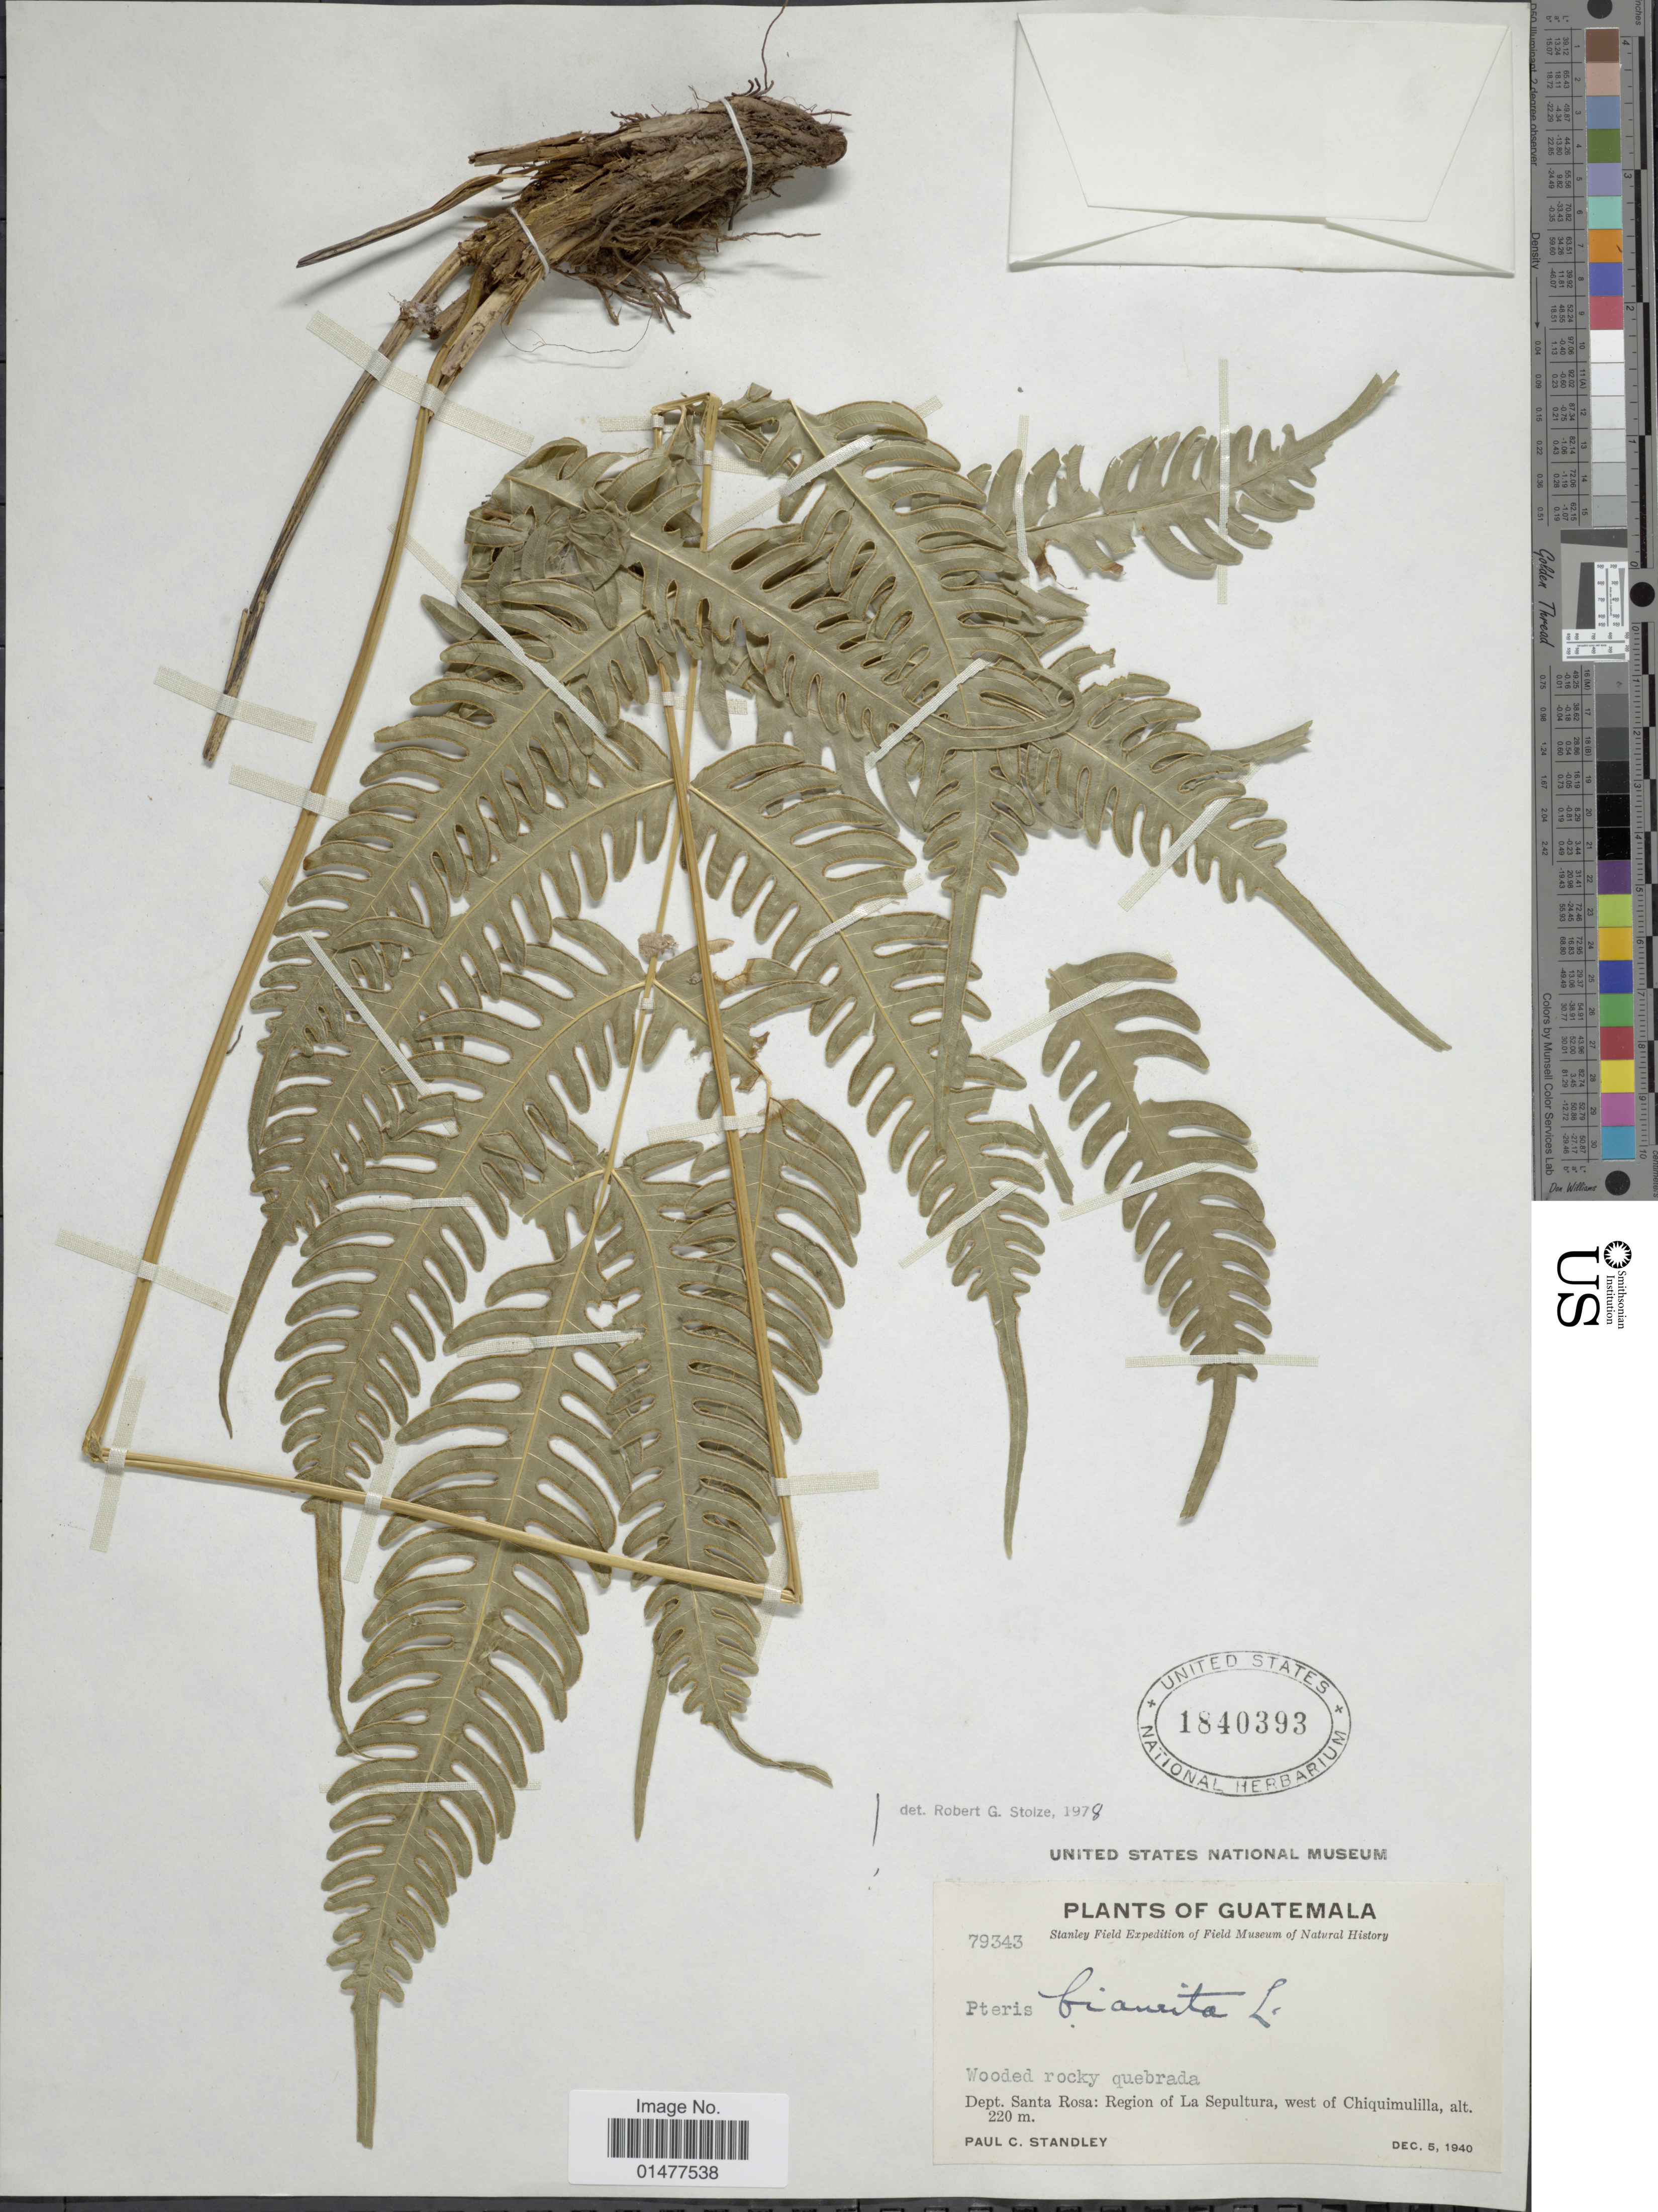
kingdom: Plantae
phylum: Tracheophyta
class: Polypodiopsida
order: Polypodiales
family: Pteridaceae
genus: Pteris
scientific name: Pteris biaurita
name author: L.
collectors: P. C. Standley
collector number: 79343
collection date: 1940-12-05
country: Guatemala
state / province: Santa Rosa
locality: Region of La Sepultura, west of Chiquimulilla.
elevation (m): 220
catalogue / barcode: US 1840393